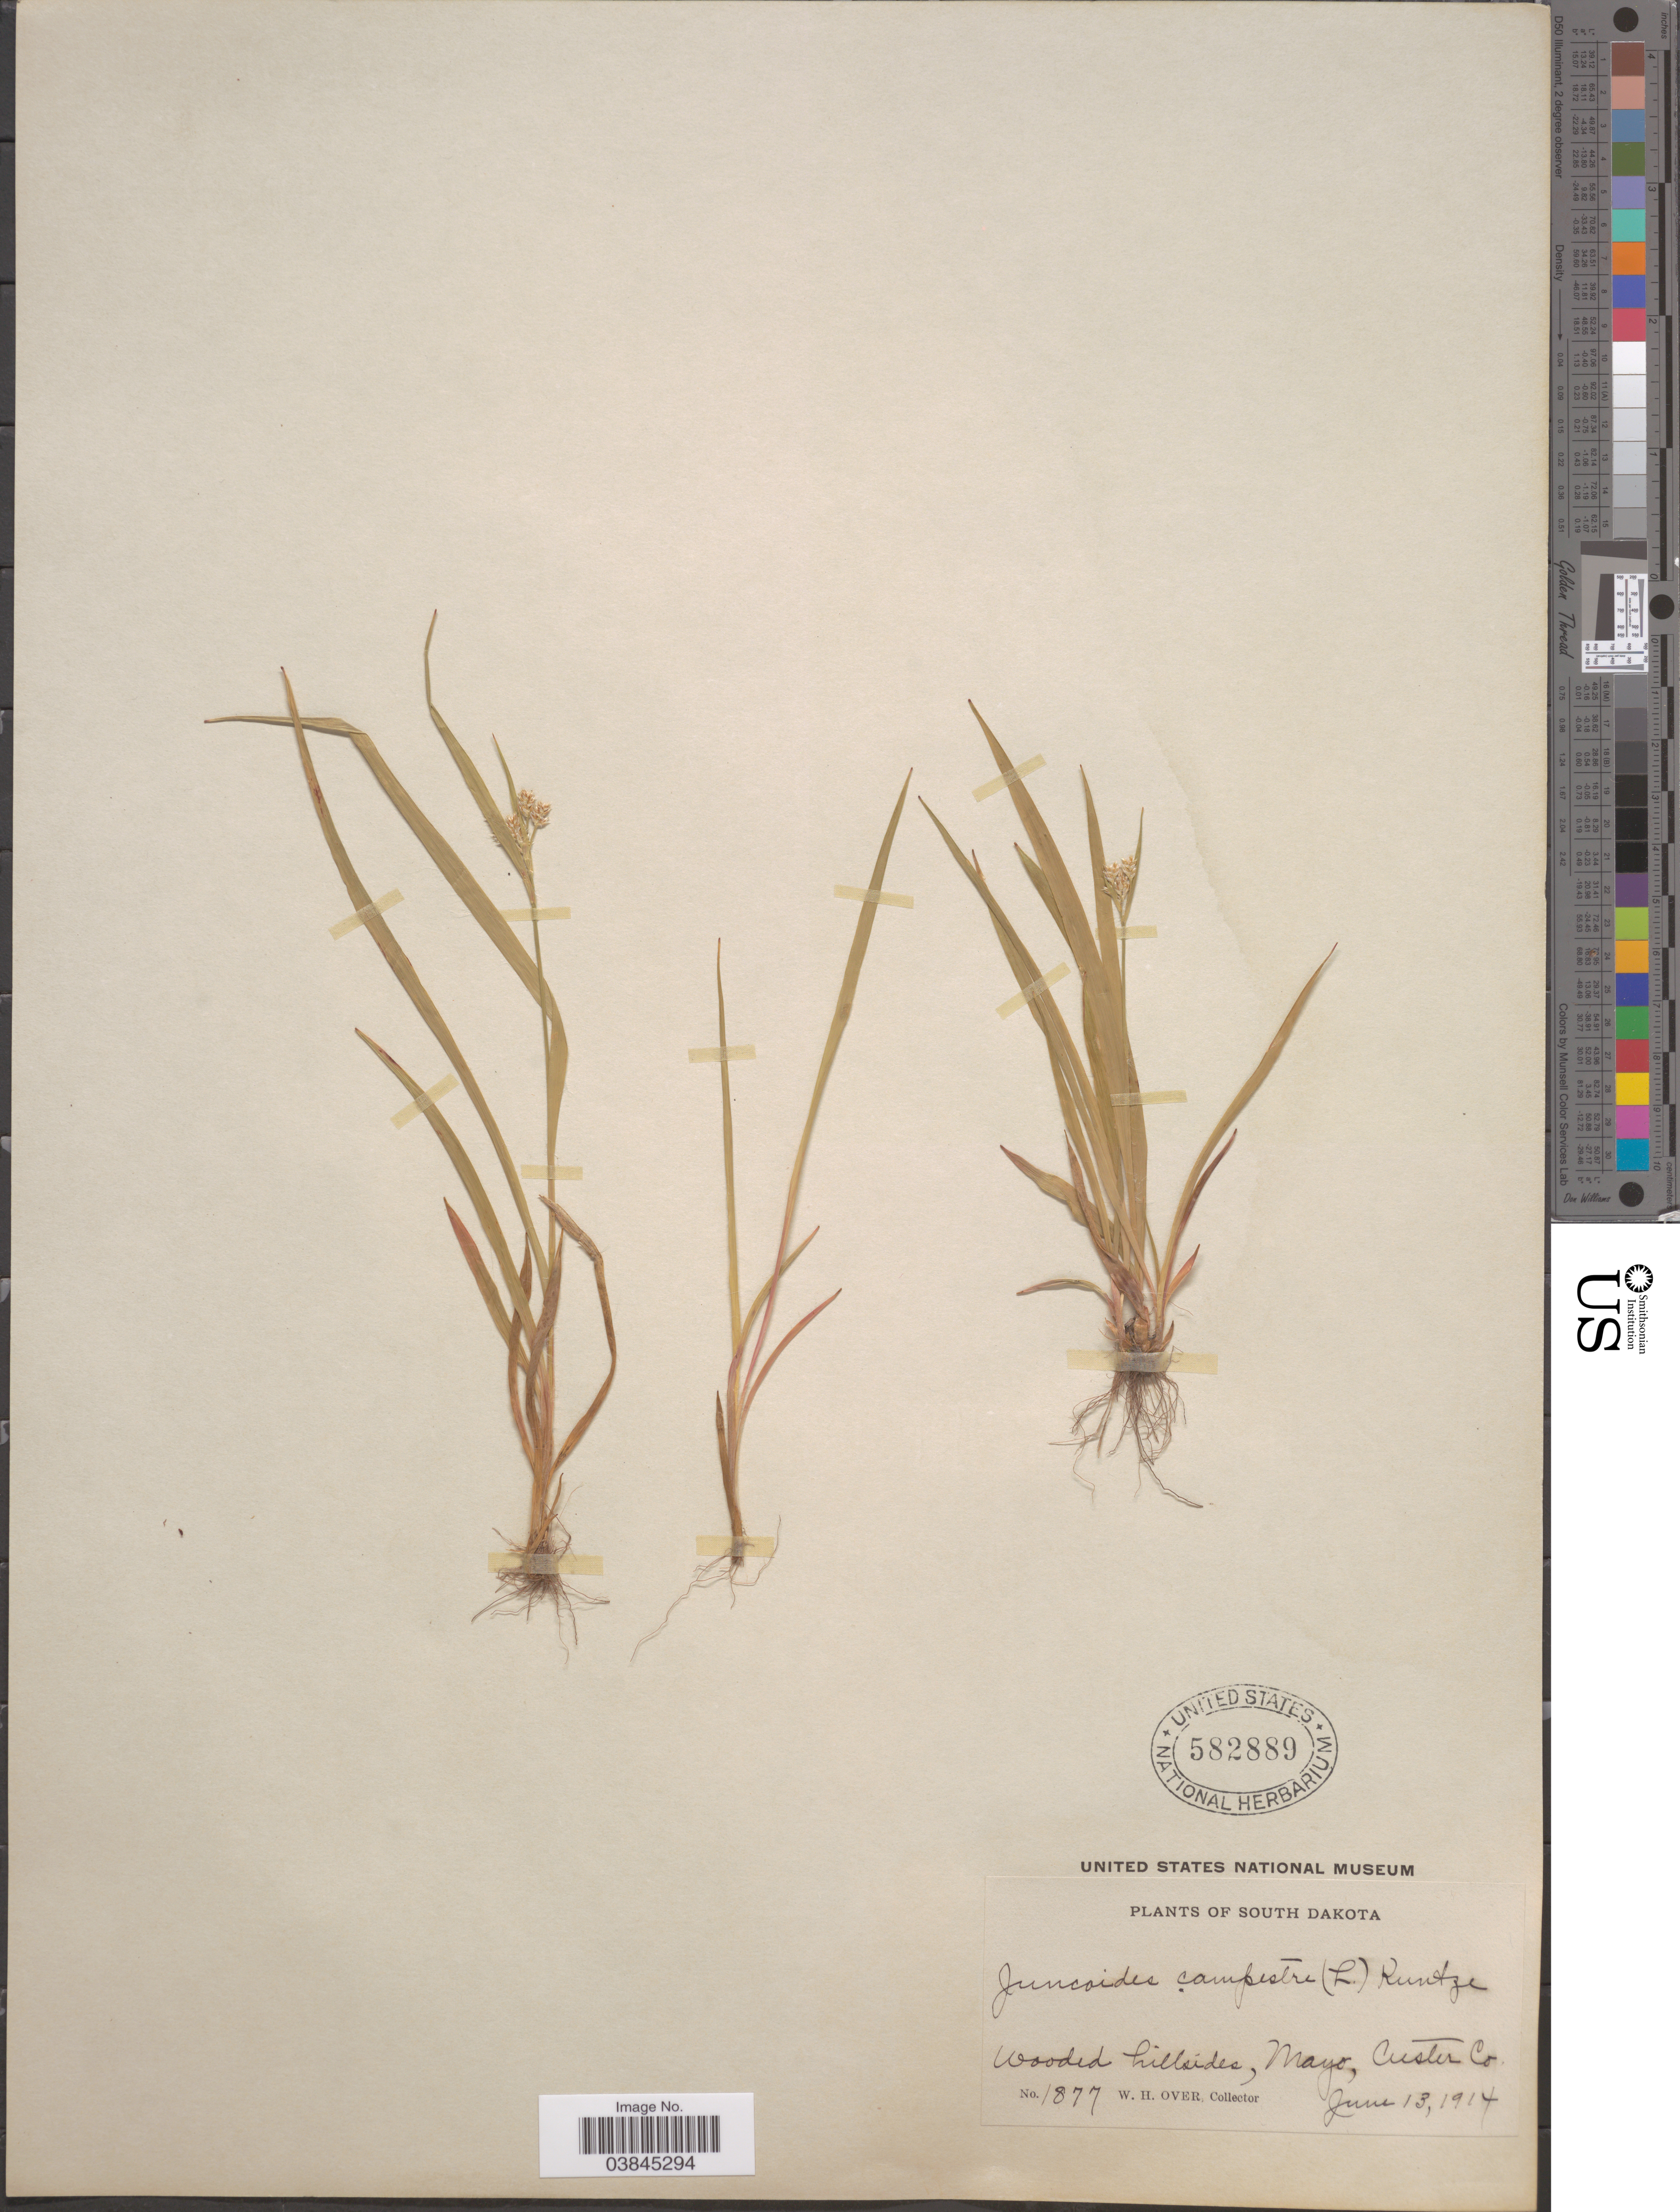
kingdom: Plantae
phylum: Tracheophyta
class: Liliopsida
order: Poales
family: Juncaceae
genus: Luzula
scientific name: Luzula campestris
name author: (L.) DC.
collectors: W. Over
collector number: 1877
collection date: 1914-06-13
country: United States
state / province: South Dakota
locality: Wooded hillsides, Mayo, Custer Co.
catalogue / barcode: US 582889